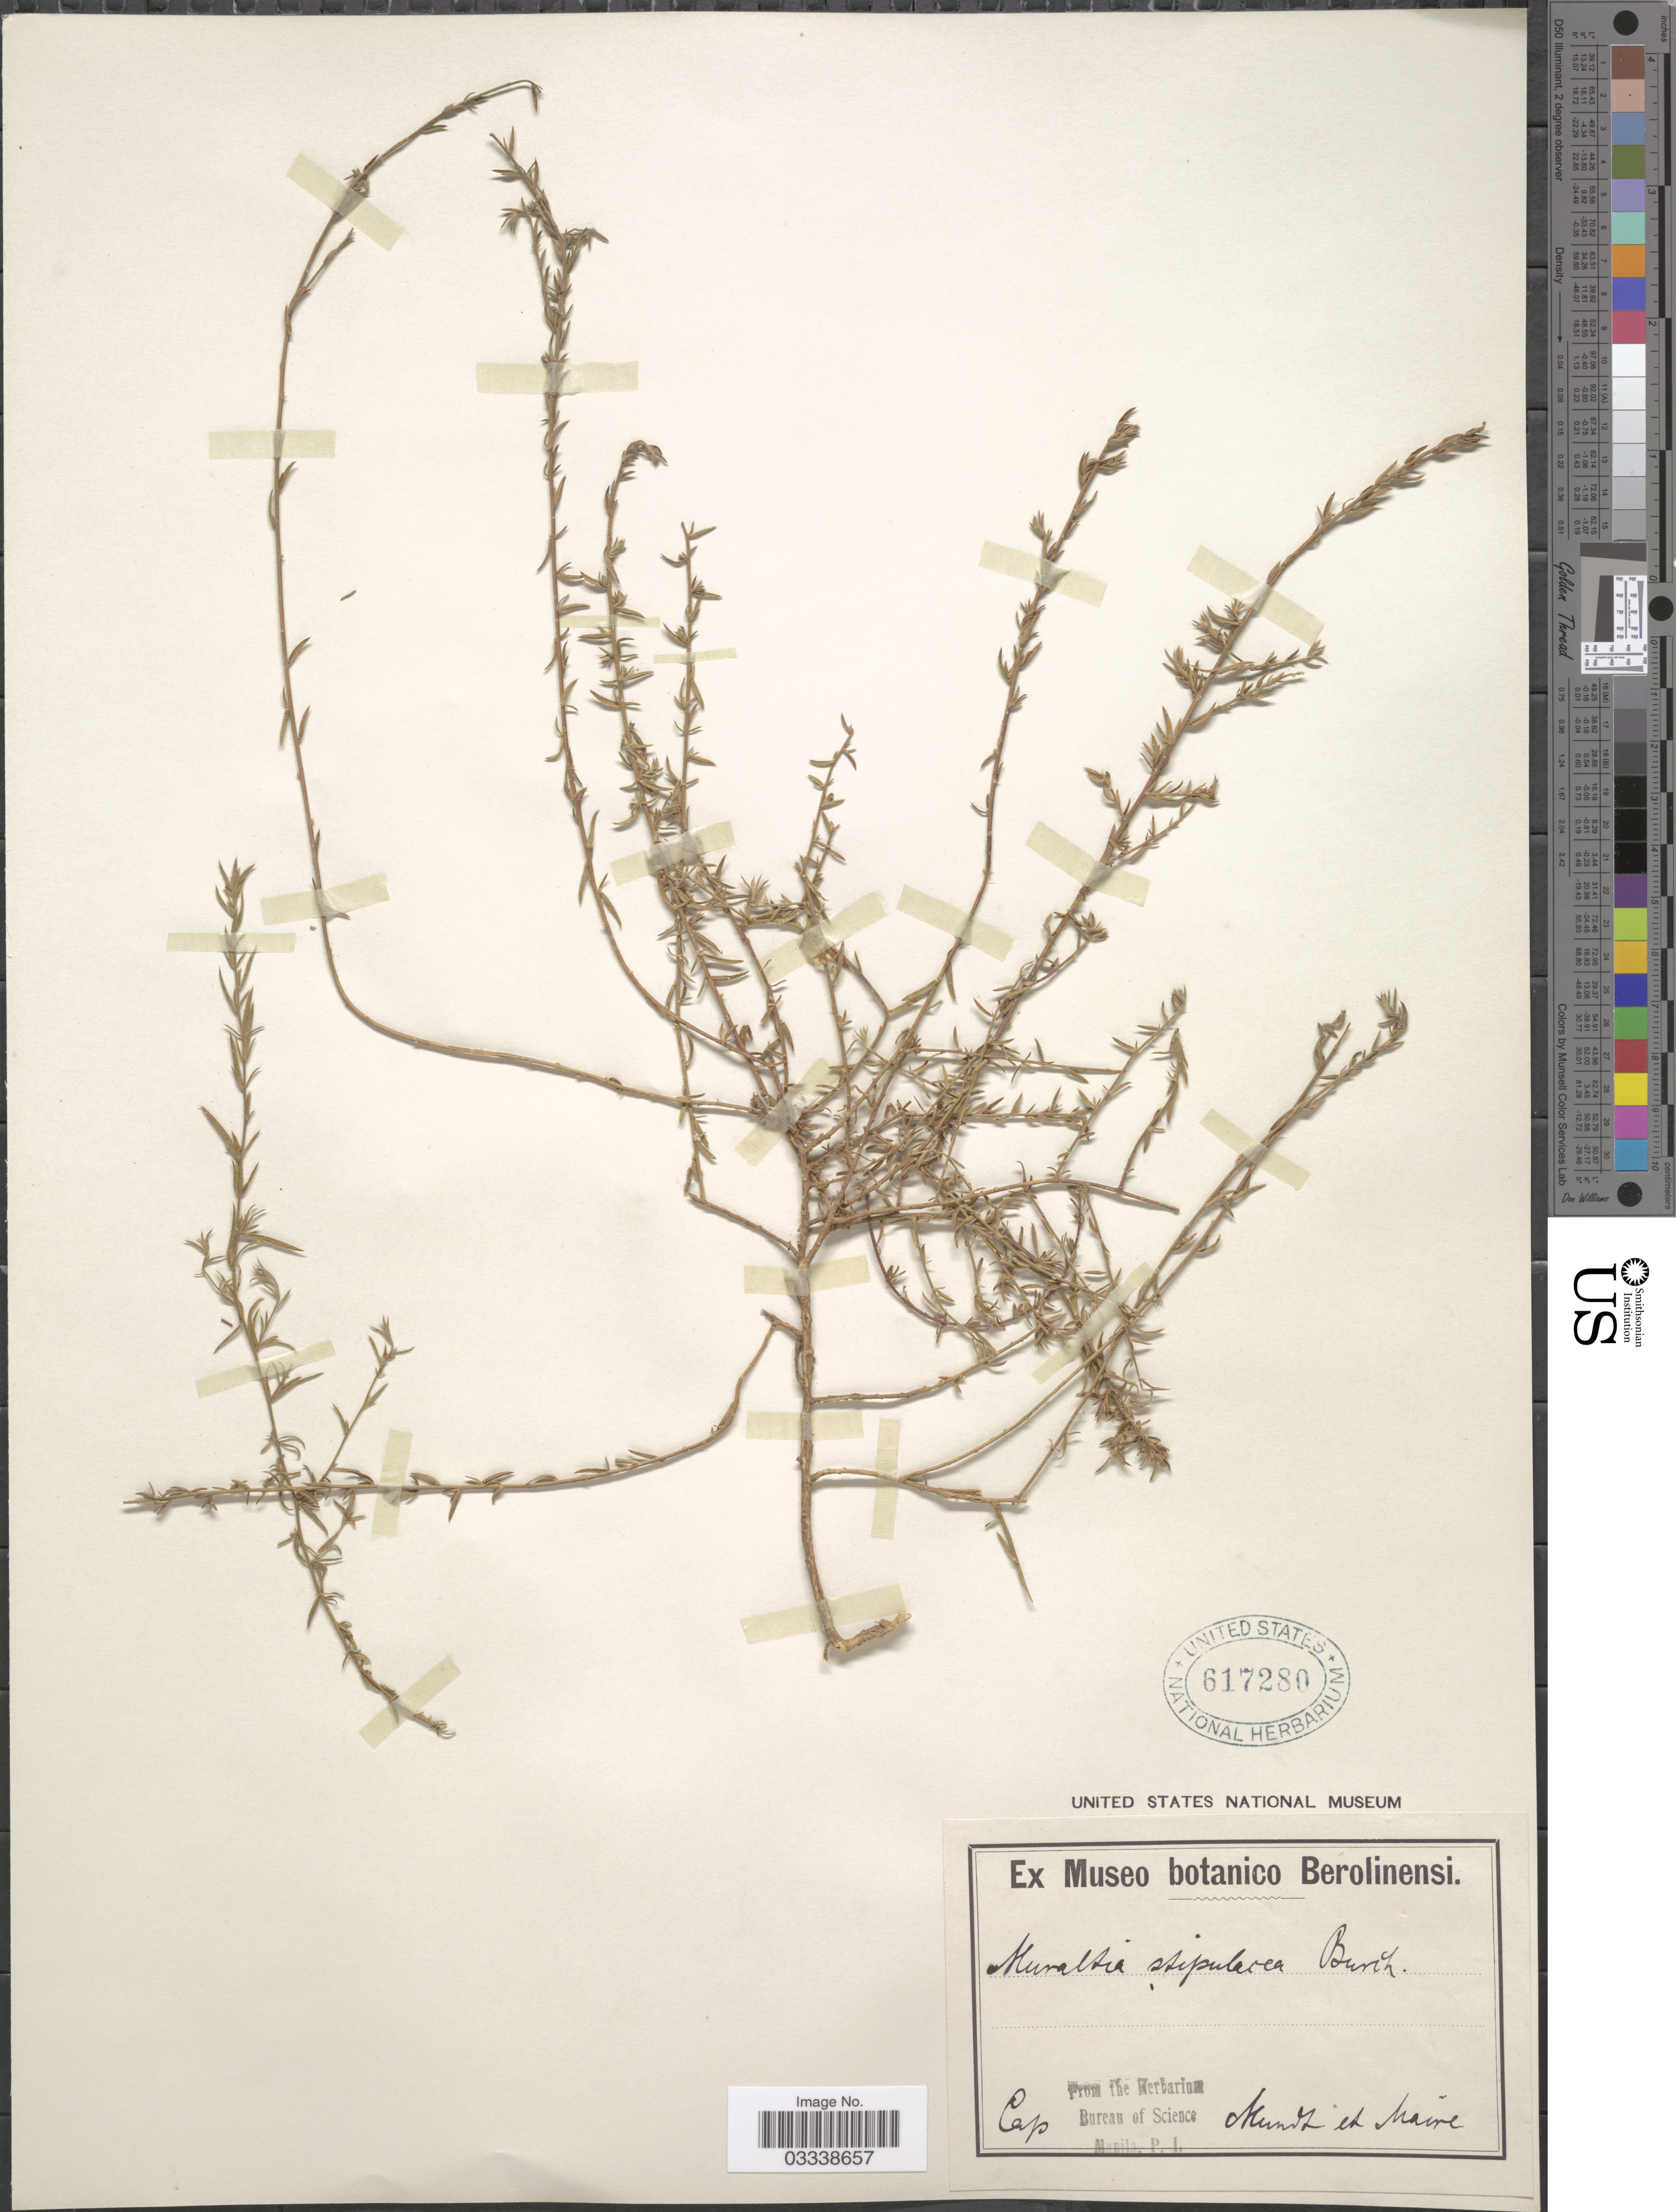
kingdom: Plantae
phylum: Tracheophyta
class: Magnoliopsida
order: Fabales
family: Polygalaceae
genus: Muraltia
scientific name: Muraltia stipulacea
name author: Burch. ex DC.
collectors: Kundt & Maire, --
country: South Africa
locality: Cap.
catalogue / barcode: US 617280